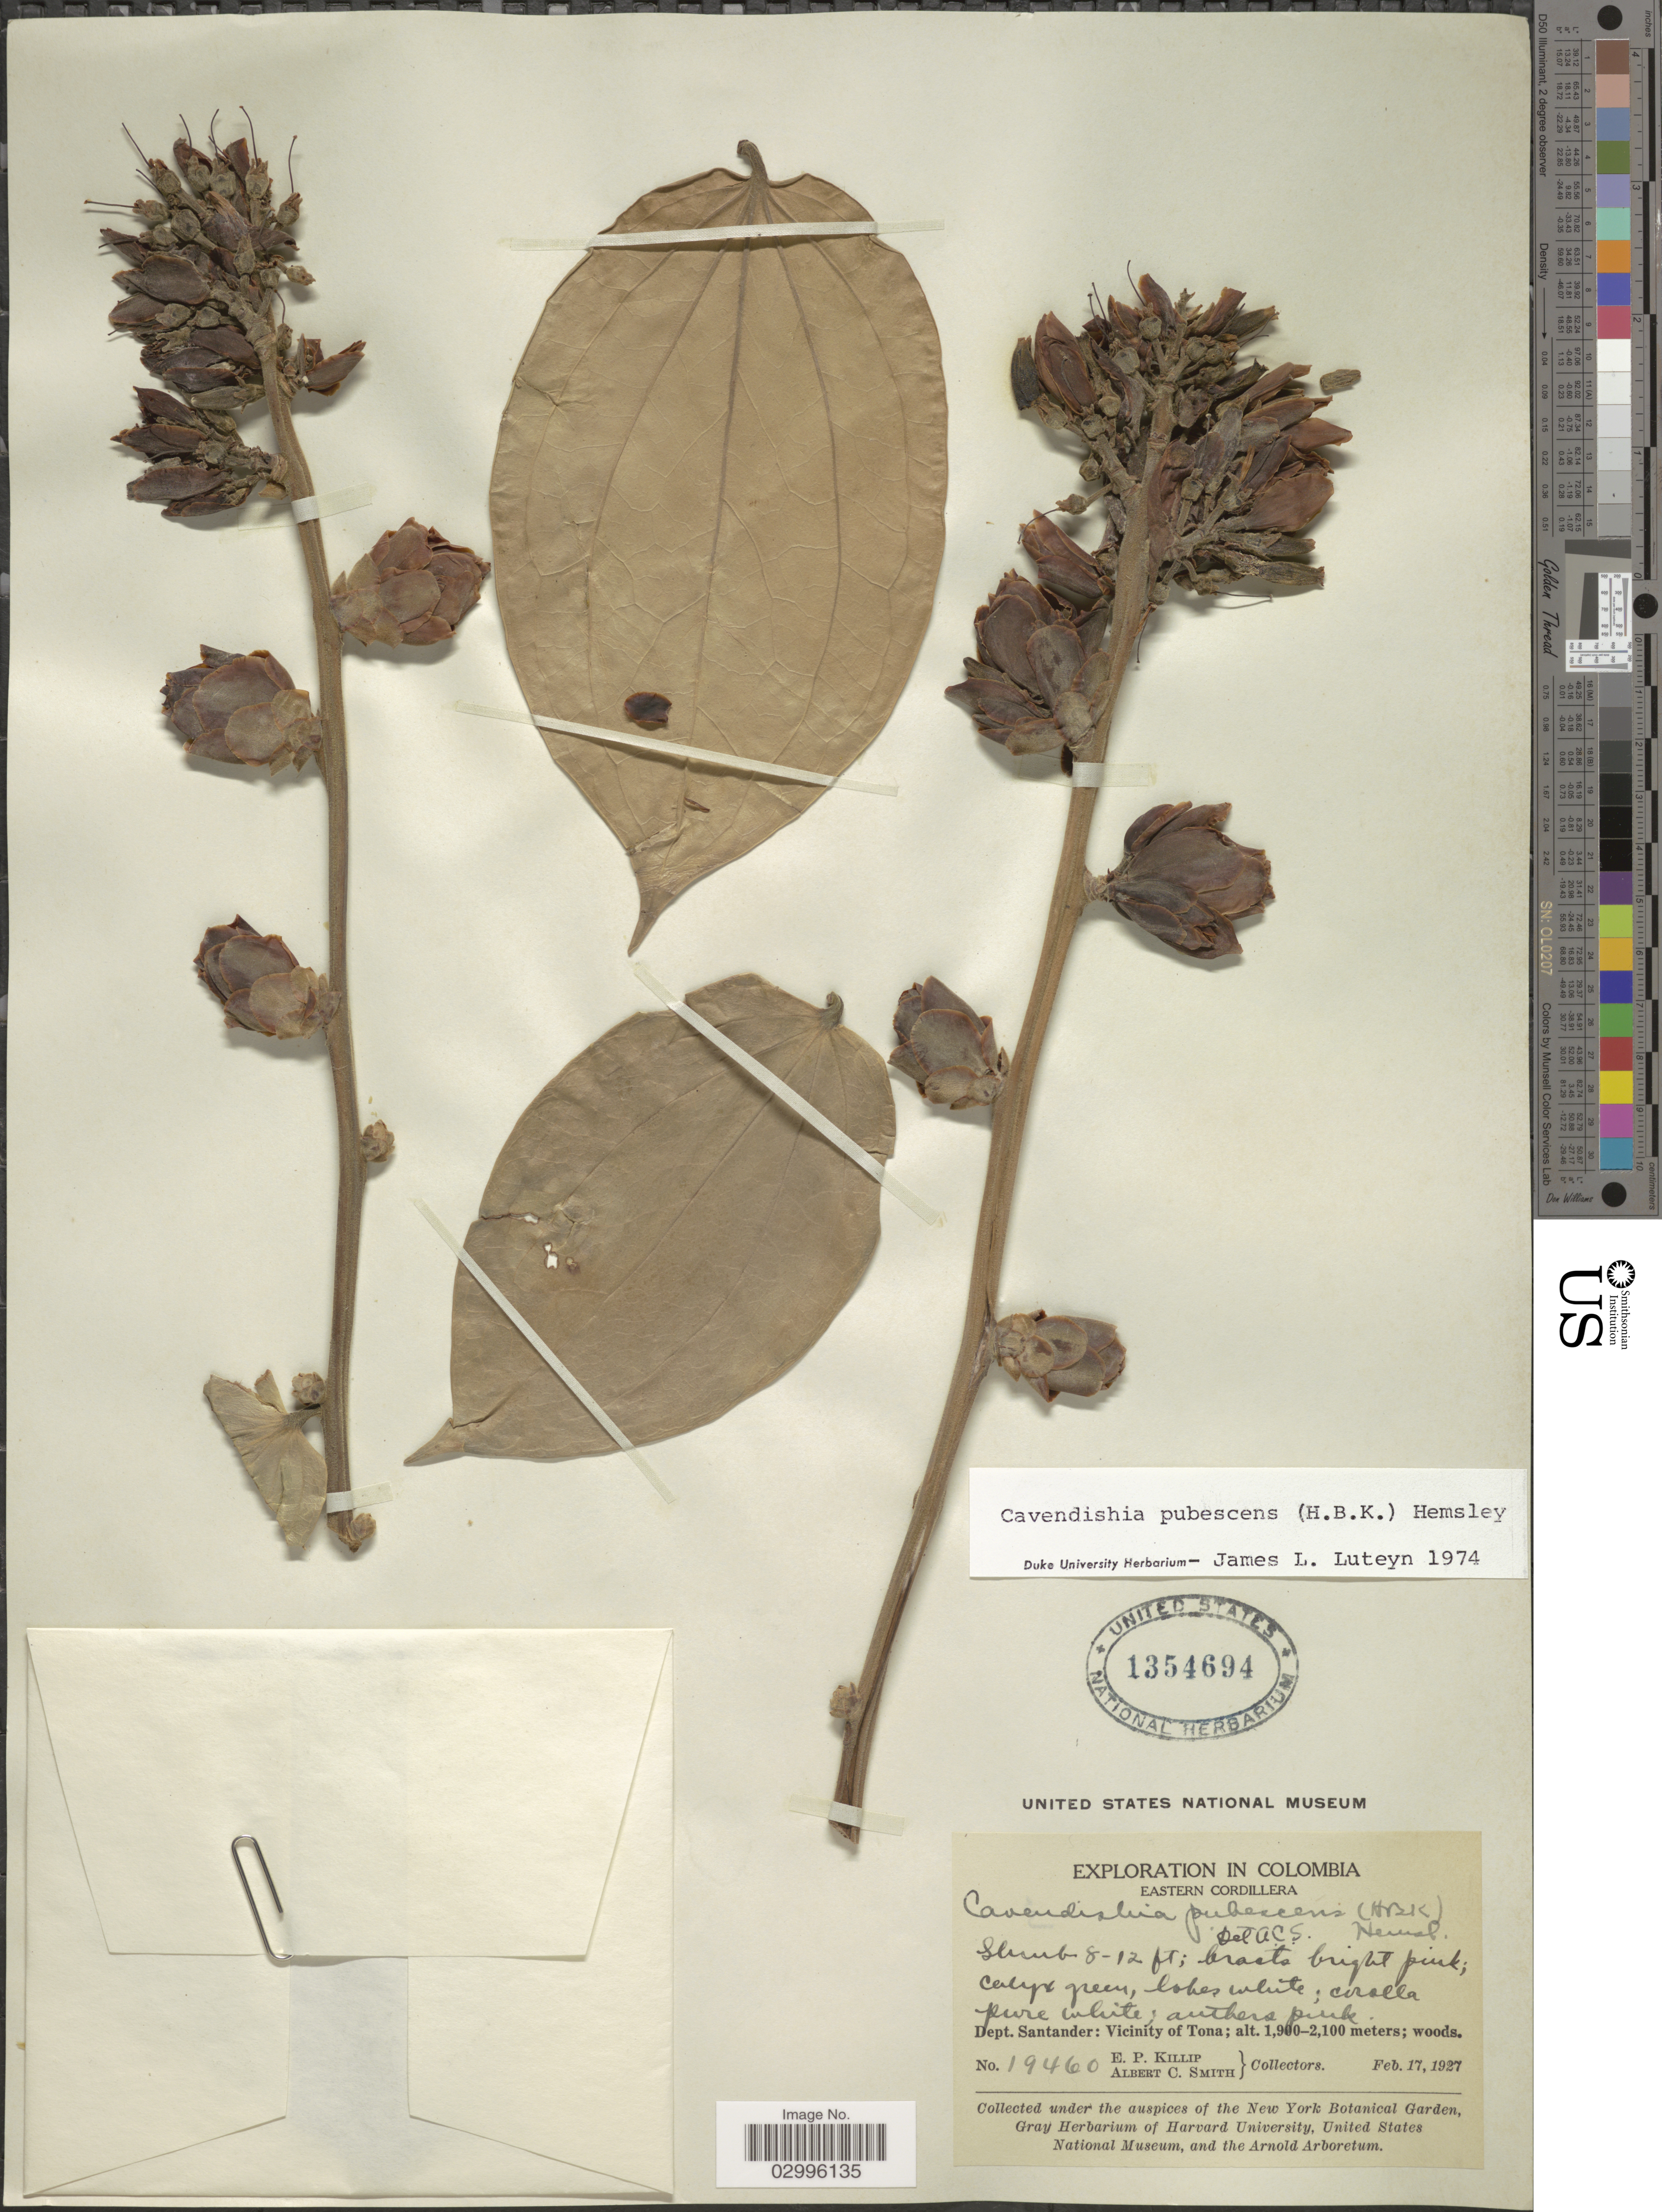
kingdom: Plantae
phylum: Tracheophyta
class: Magnoliopsida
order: Ericales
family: Ericaceae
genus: Cavendishia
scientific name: Cavendishia pubescens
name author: (Kunth) Hemsl.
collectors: E. P. Killip & A. C. Smith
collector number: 19460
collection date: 1927-02-17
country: Colombia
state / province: Santander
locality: Eastern Cordillera. Dept. Santander: Vicinity of Tona.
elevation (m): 1900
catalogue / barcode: US 1354694